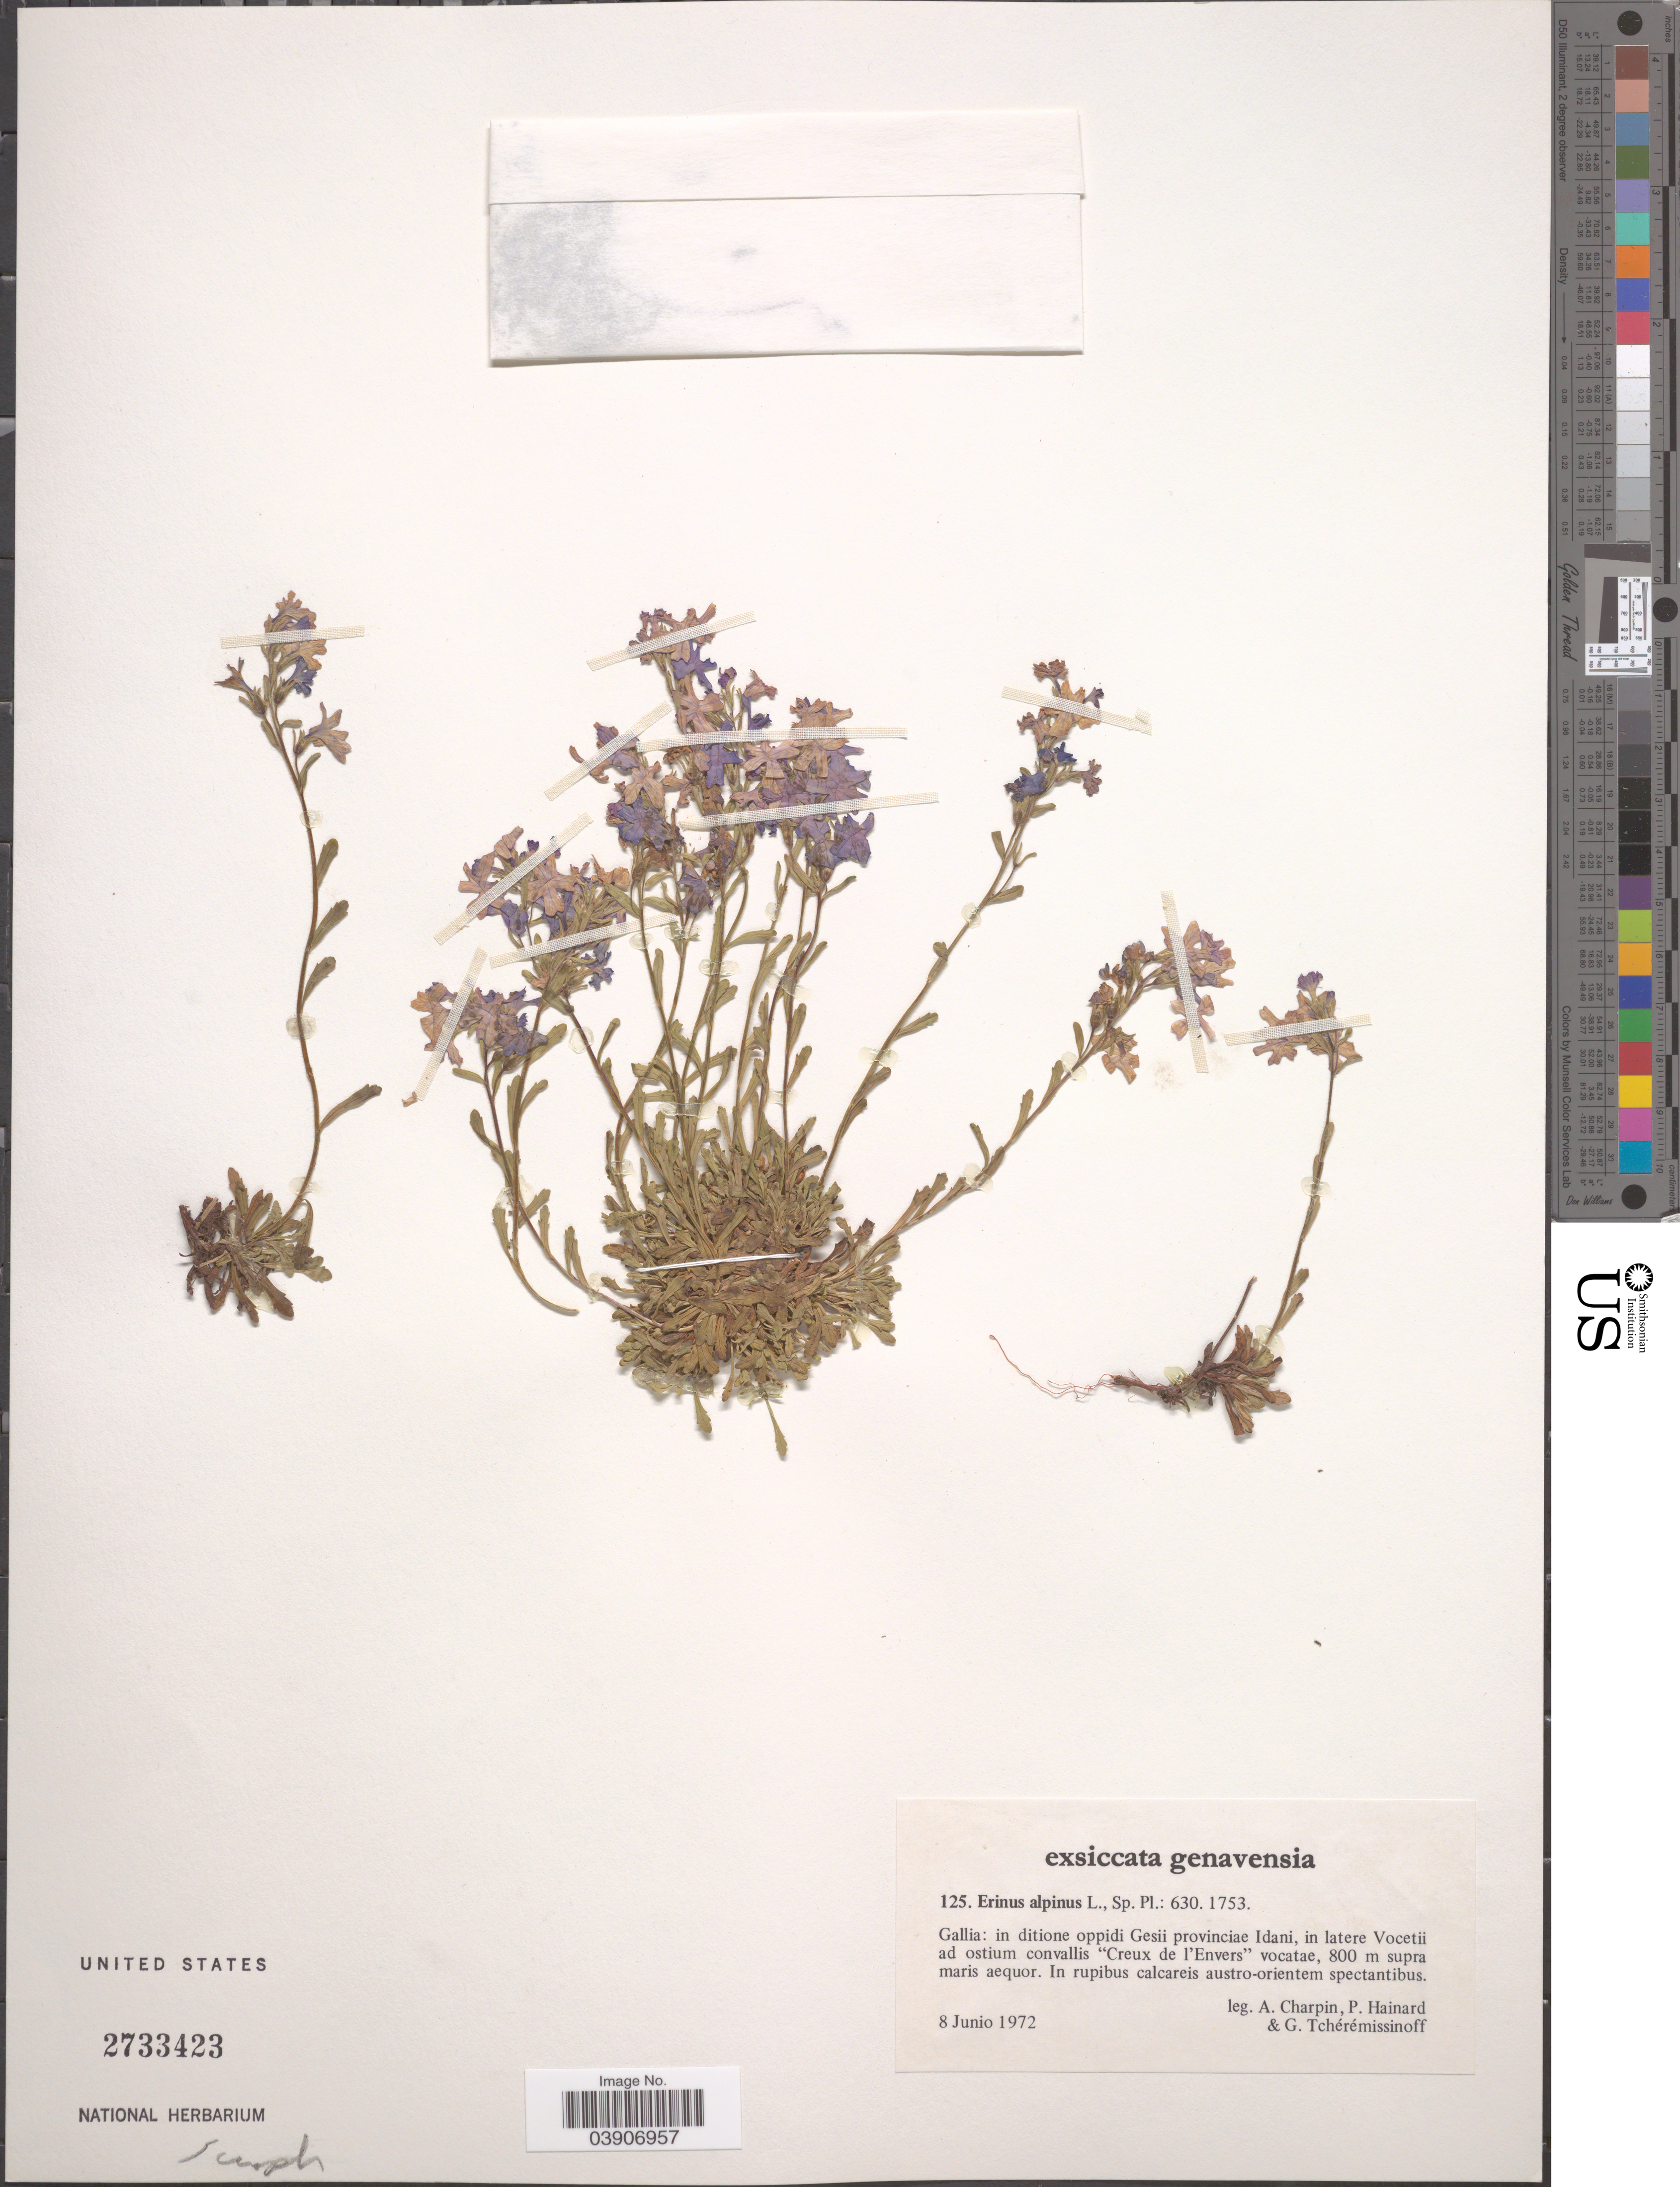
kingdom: Plantae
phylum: Tracheophyta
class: Magnoliopsida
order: Lamiales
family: Plantaginaceae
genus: Erinus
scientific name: Erinus alpinus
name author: L.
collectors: A. Charpin, P. Hainard & G. Tcheremissinoff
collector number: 125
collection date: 1972-06-08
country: France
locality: Gallia: in ditione oppidi Gesii provinciae Idani, in latere Vocetii ad ostium convallis 'Creux de l'Envers'.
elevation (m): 800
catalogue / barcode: US 2733423